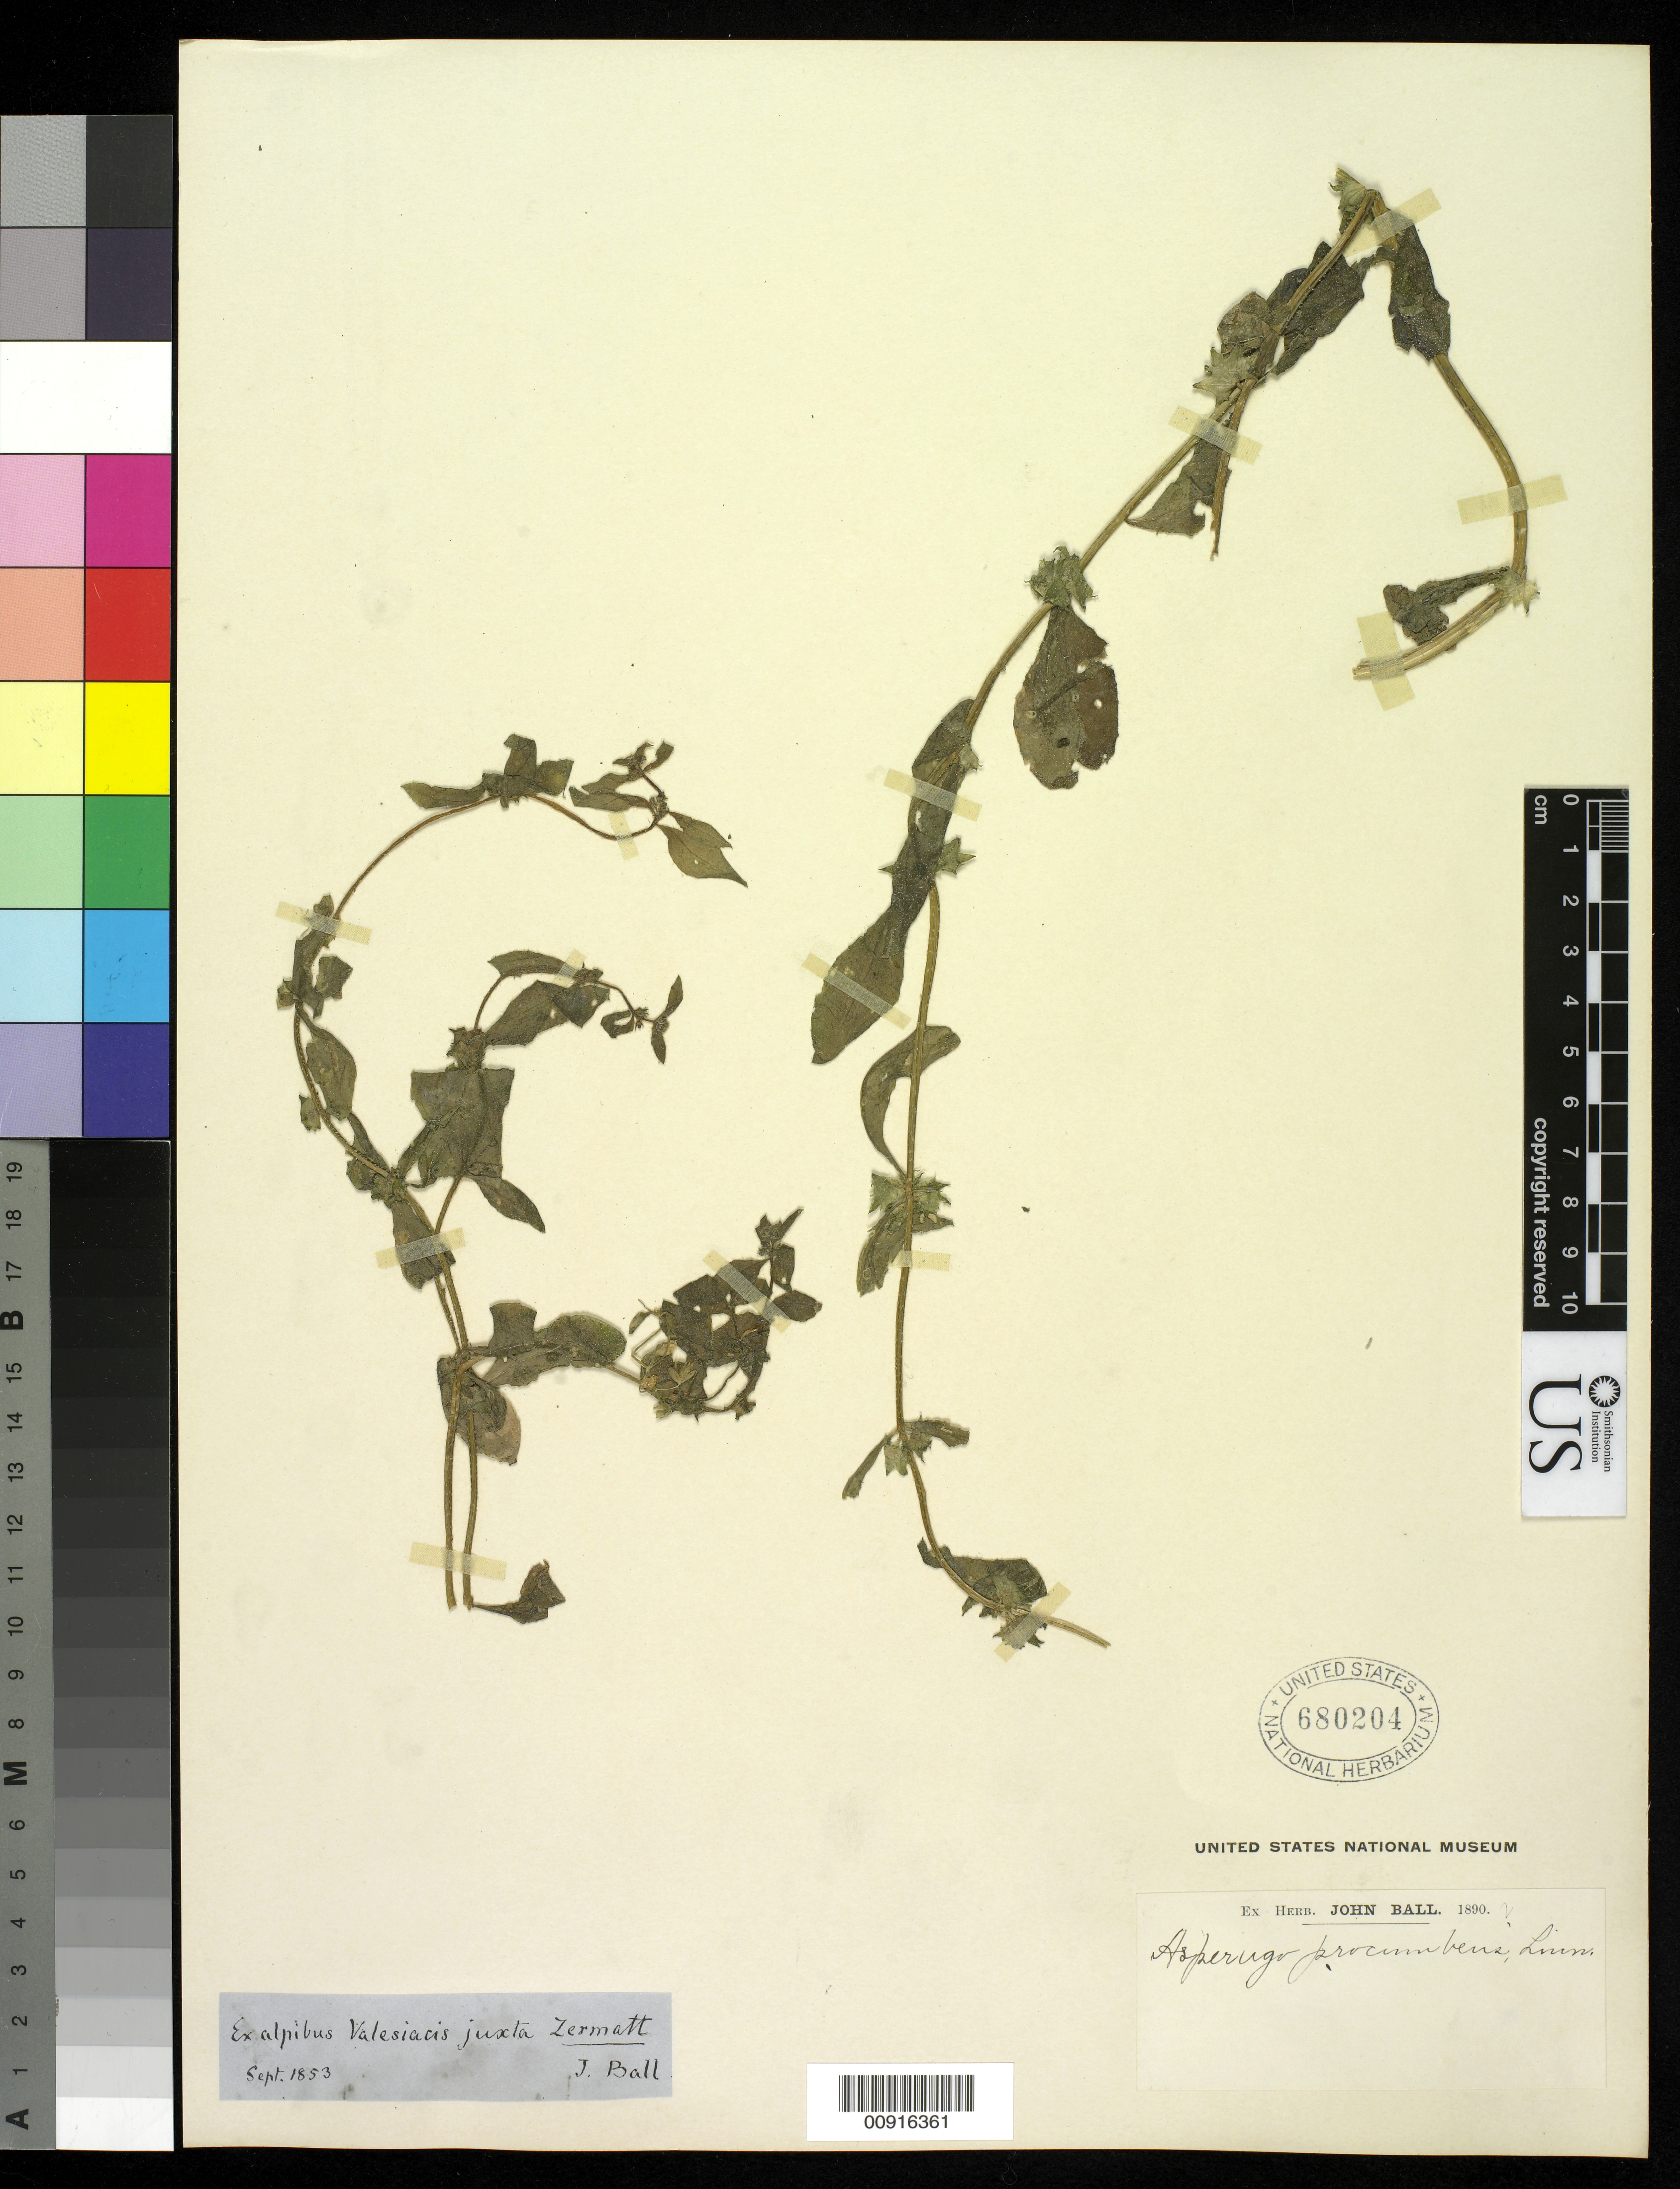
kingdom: Plantae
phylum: Tracheophyta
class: Magnoliopsida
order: Boraginales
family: Boraginaceae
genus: Asperugo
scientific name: Asperugo procumbens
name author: L.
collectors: J. Ball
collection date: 1853-09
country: Switzerland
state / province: Valais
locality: Exalpibus juxta Zermatt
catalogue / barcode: US 680204